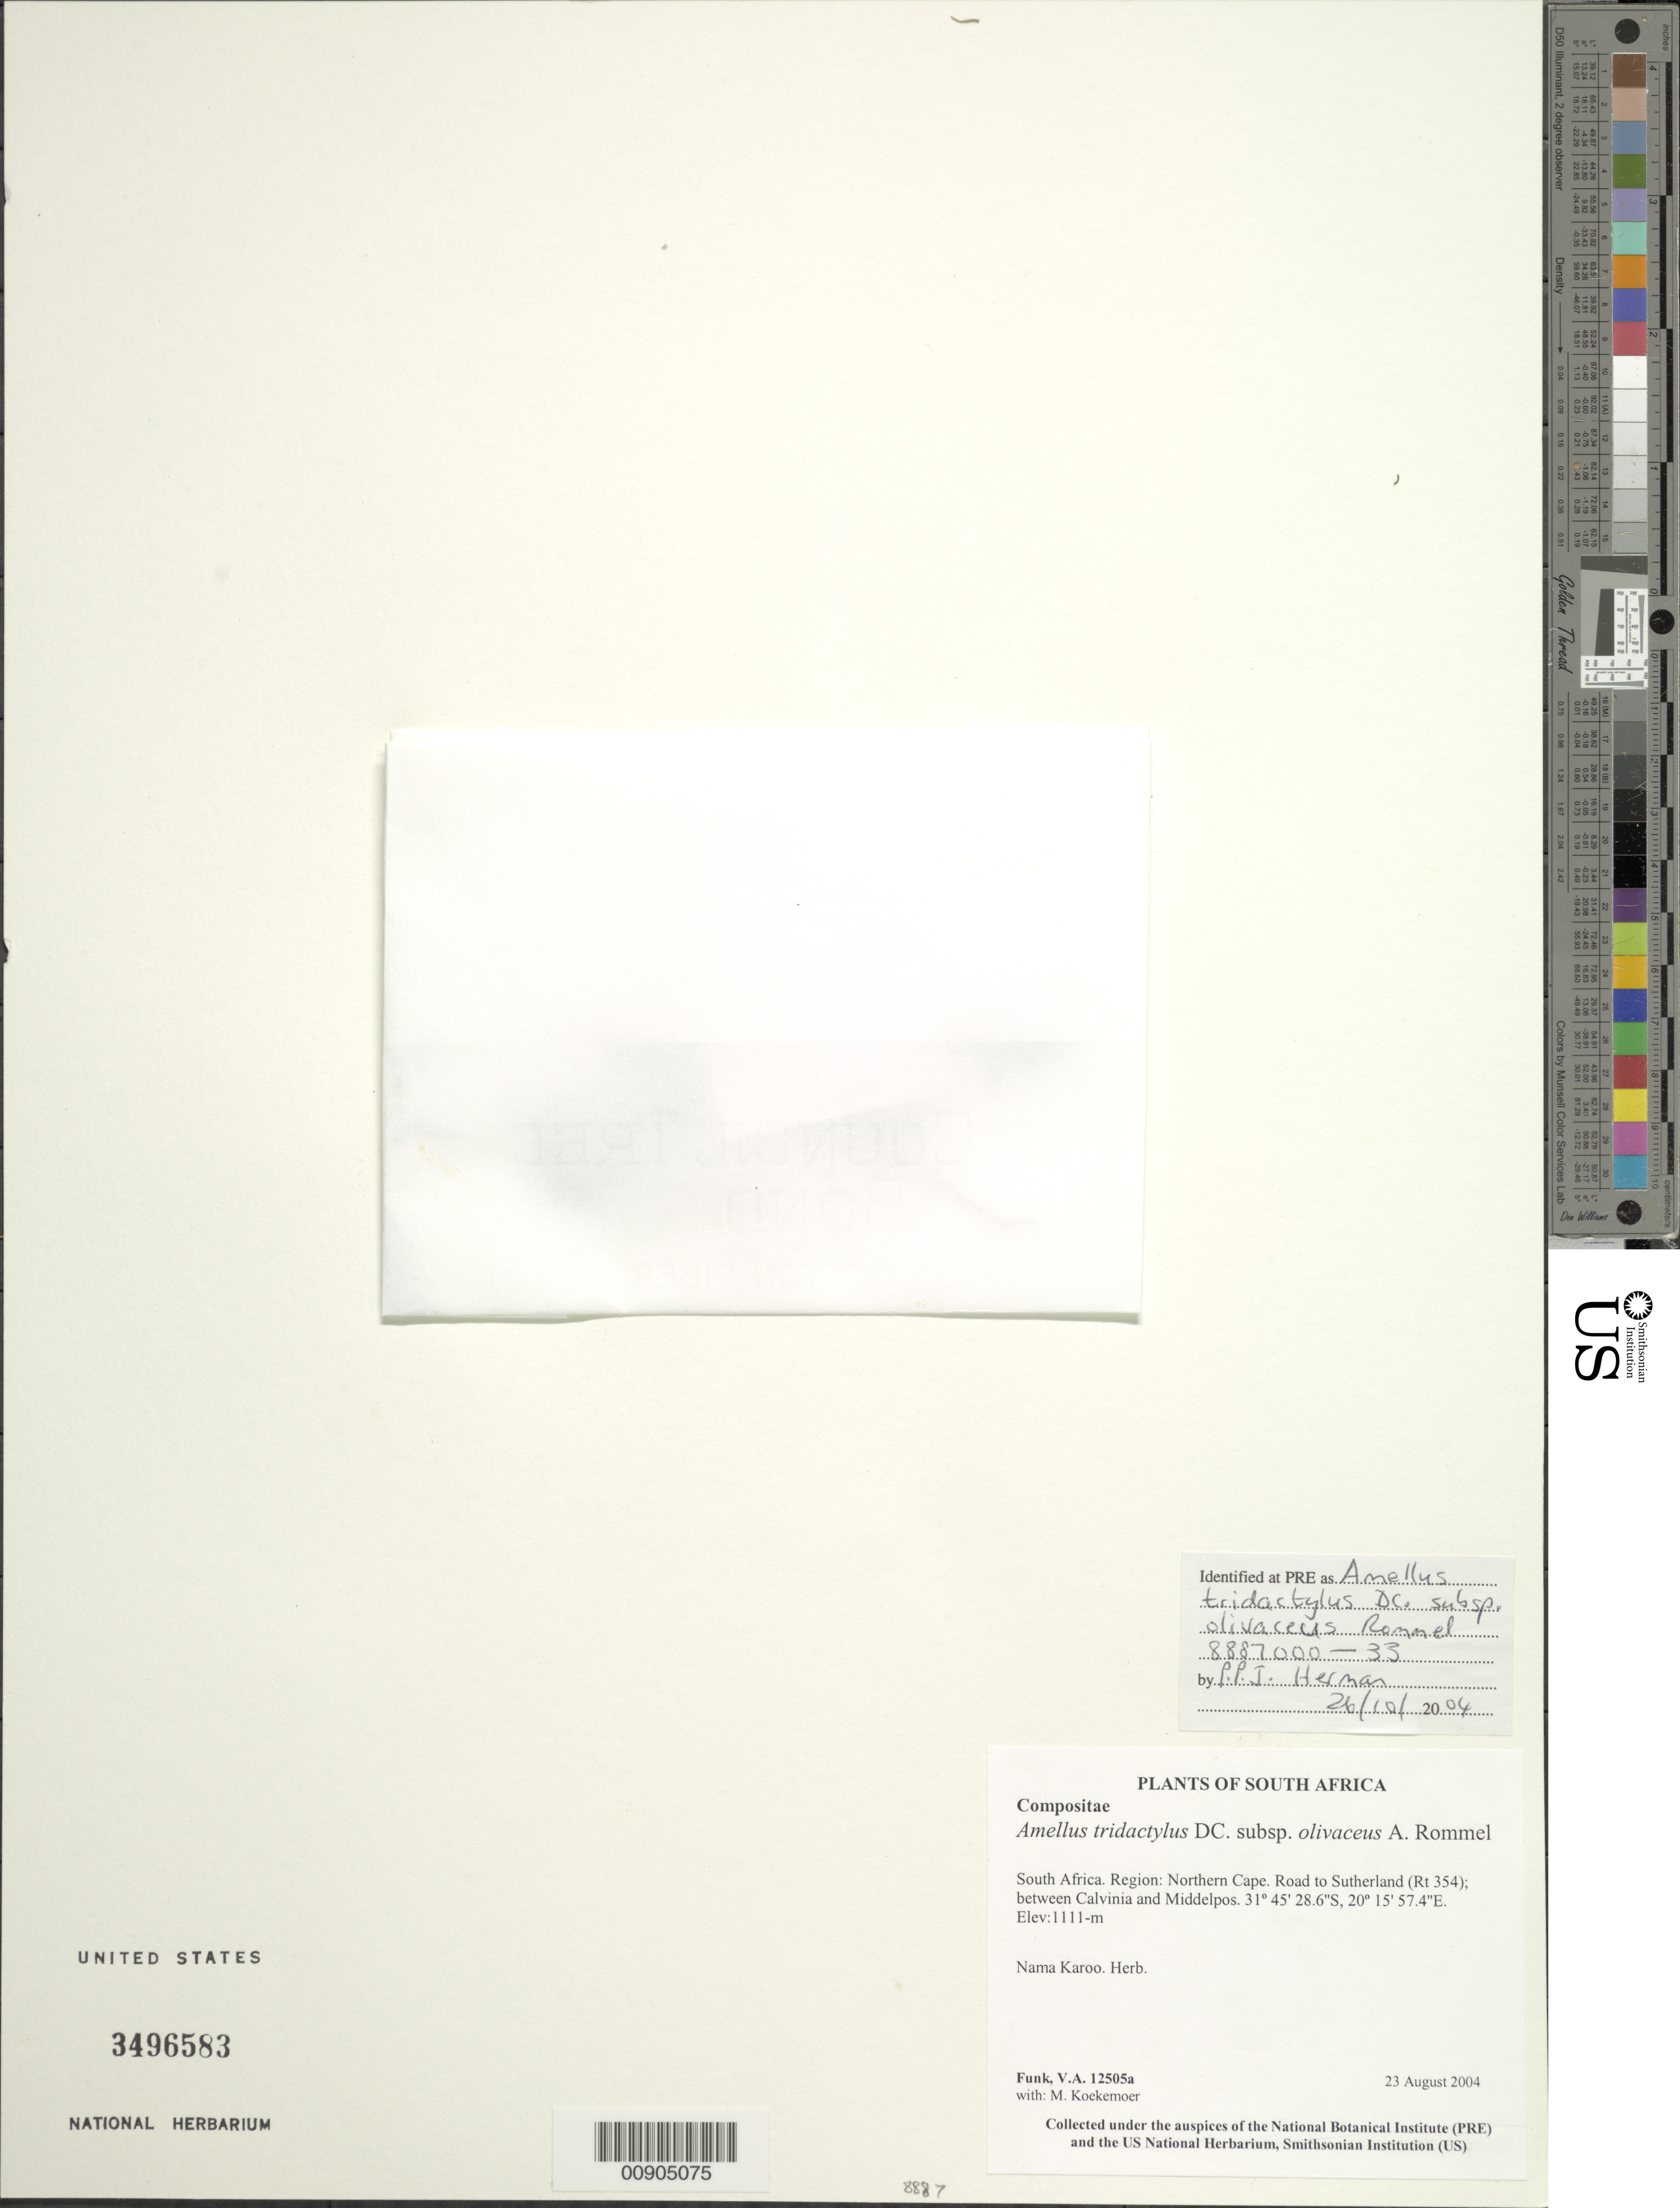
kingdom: Plantae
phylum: Tracheophyta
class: Magnoliopsida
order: Asterales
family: Asteraceae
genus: Amellus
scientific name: Amellus tridactylus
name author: DC.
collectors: V. Funk & M. Koekemoer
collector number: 12505a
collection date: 2004-08-23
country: South Africa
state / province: Northern Cape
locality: road to Sutherland (Rt. 354); between Calvinia and Middelpos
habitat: Nama karoo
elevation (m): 1111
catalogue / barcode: US 3496583